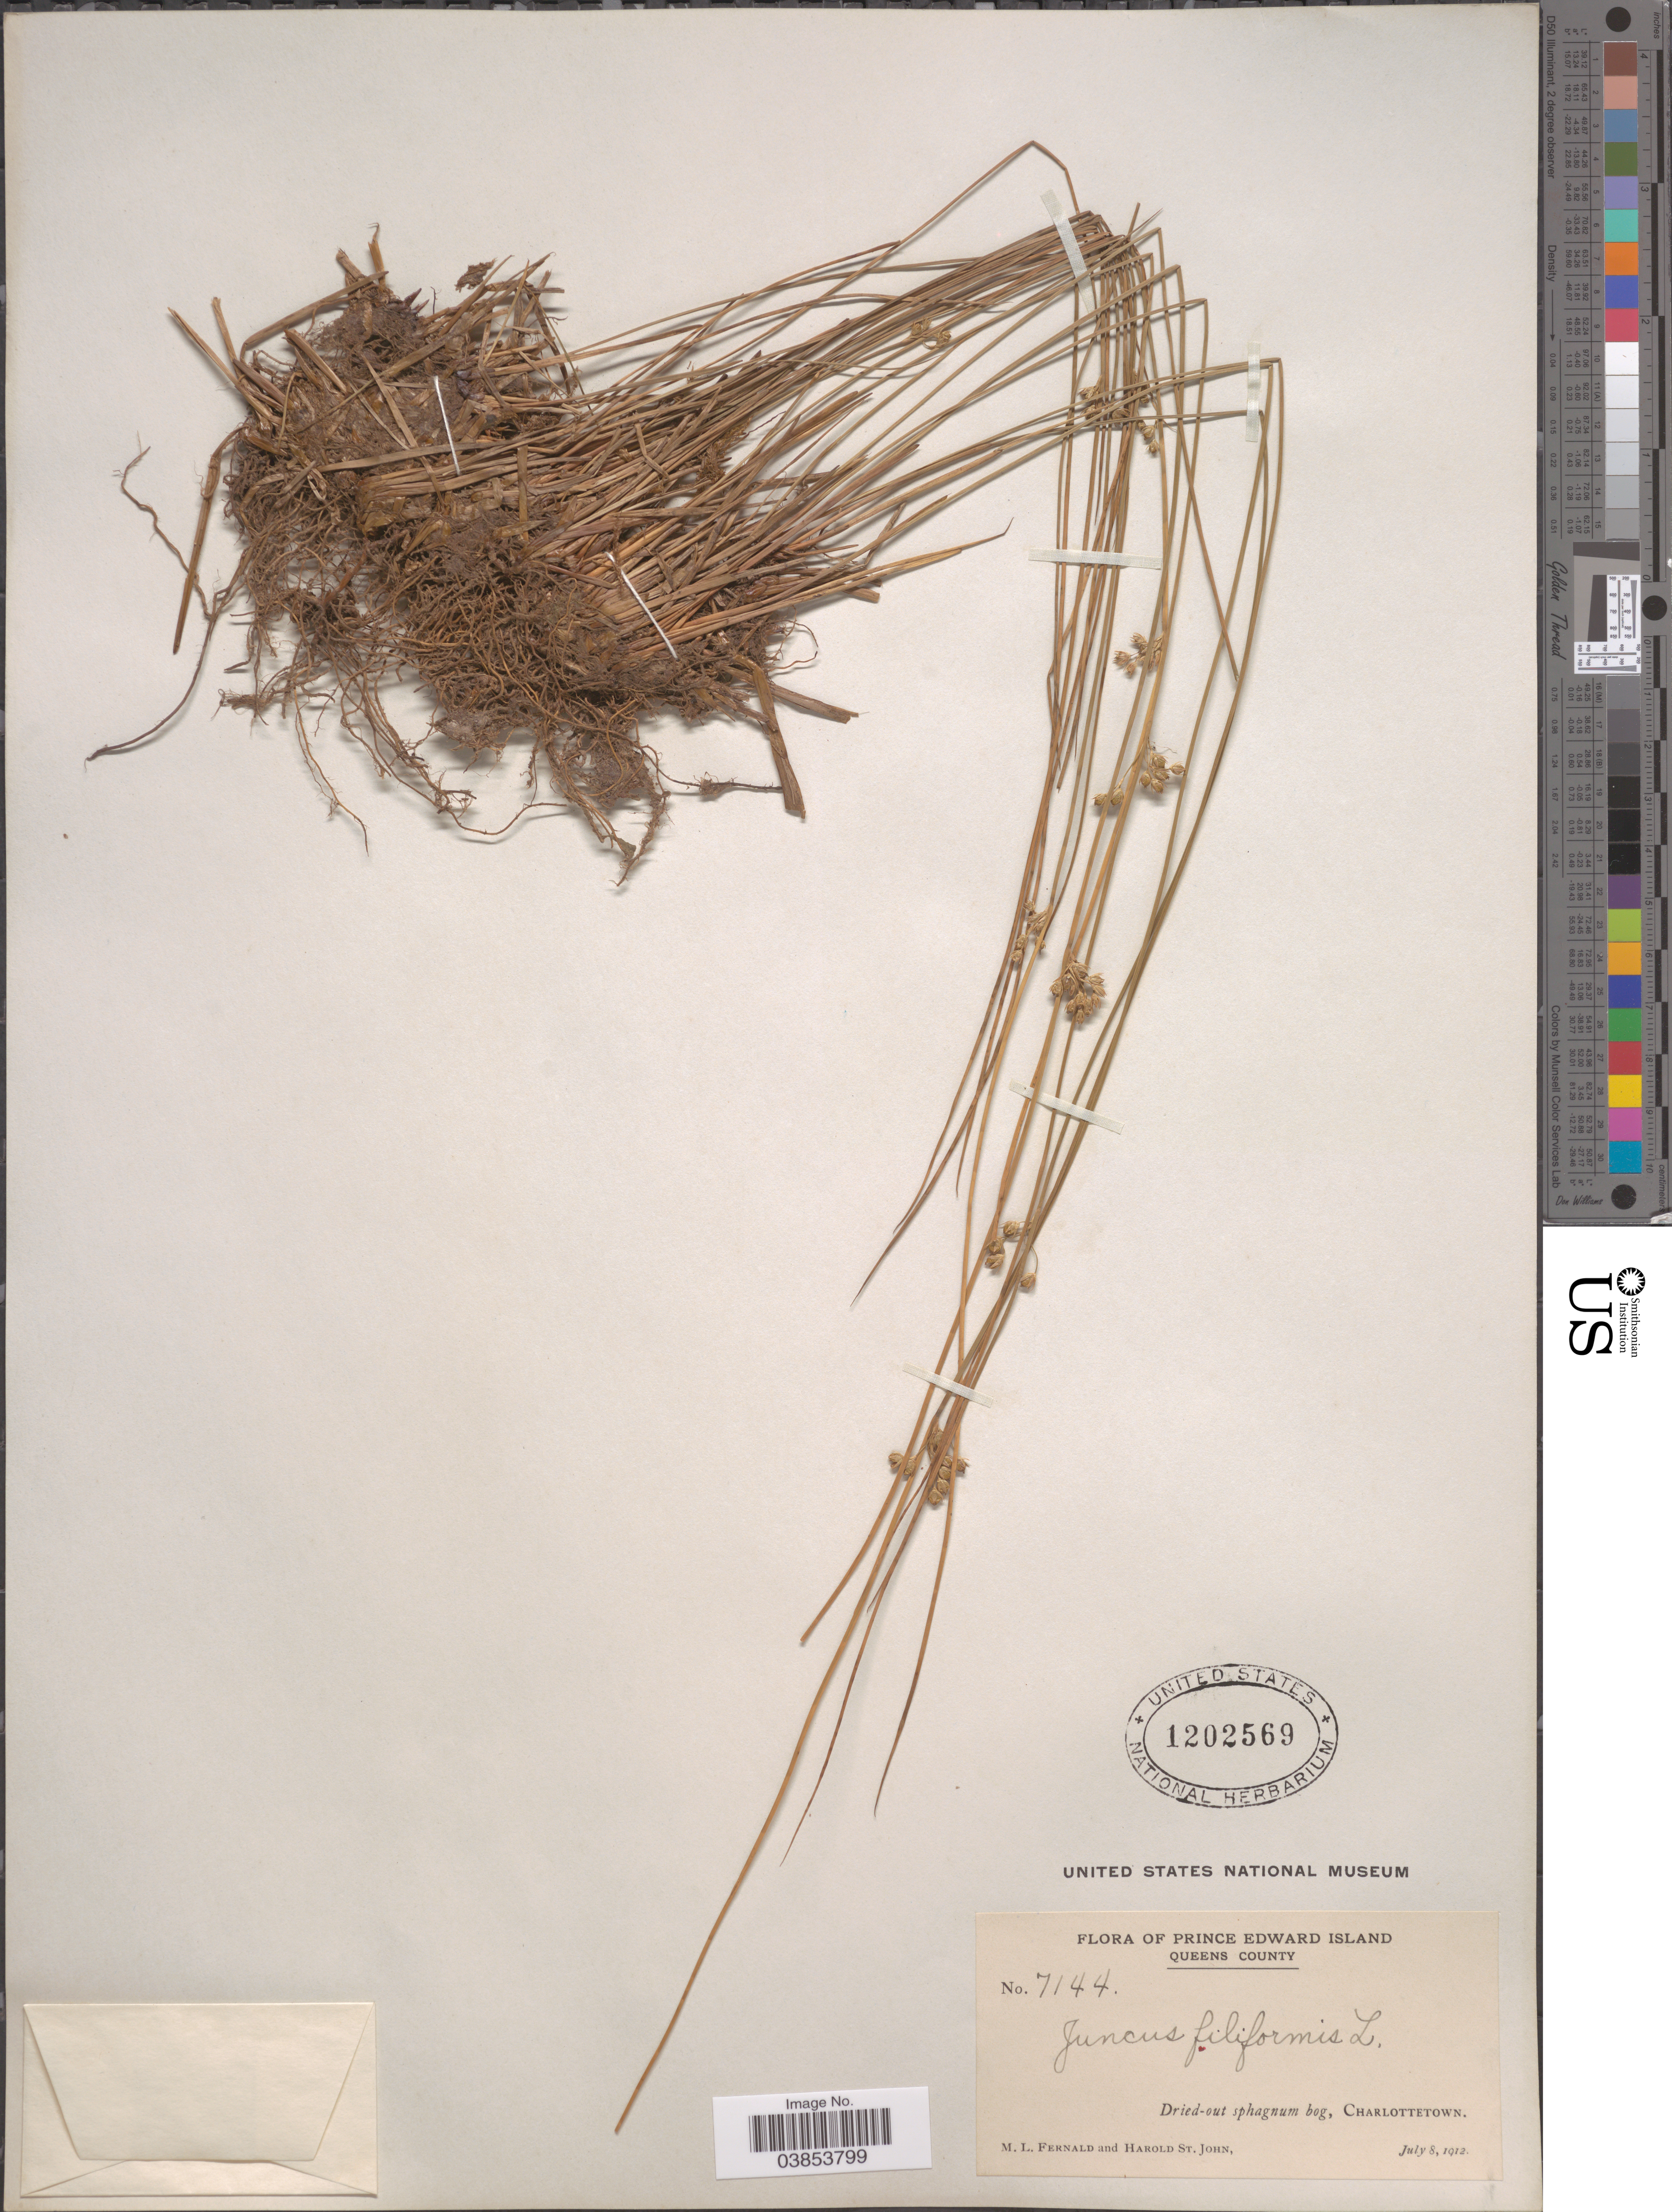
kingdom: Plantae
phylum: Tracheophyta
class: Liliopsida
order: Poales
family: Juncaceae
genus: Juncus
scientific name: Juncus filiformis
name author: L.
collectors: M. L. Fernald & H. St. John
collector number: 7144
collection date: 1912-07-08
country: Canada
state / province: Prince Edward Island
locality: Queens County. Dried-out sphagnum bog, Charlottetown.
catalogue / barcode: US 1202569